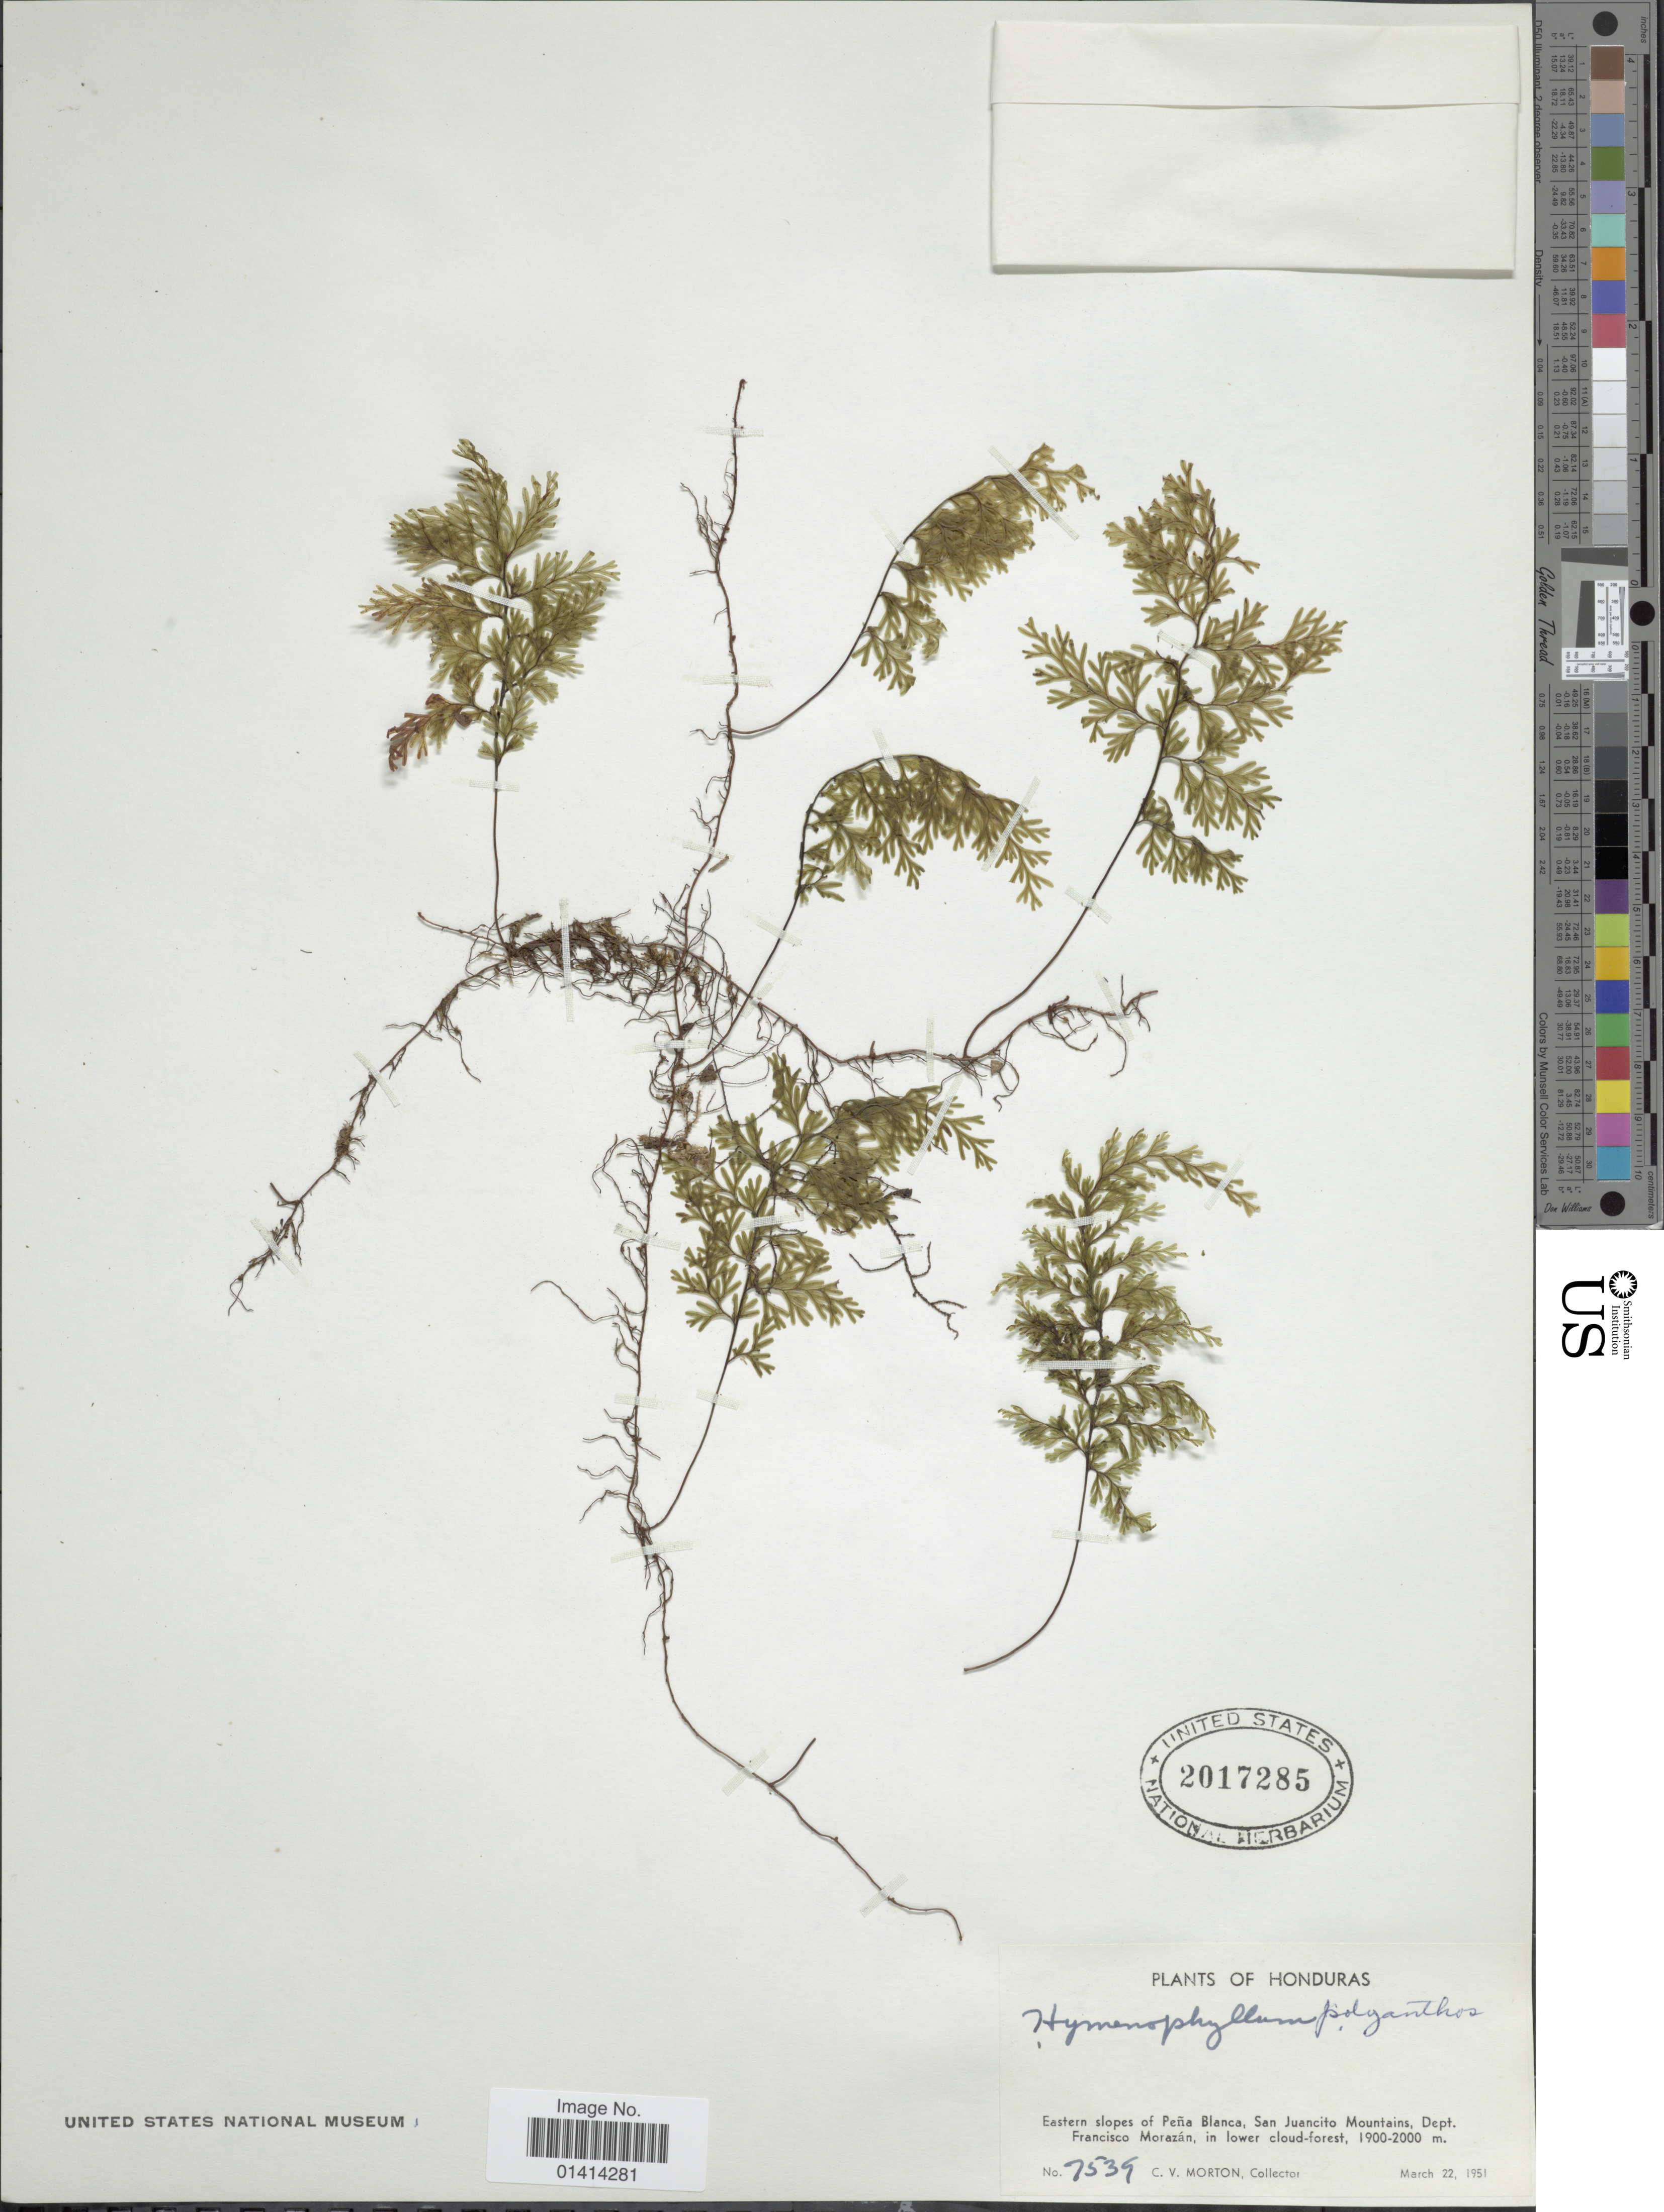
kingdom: Plantae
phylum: Tracheophyta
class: Polypodiopsida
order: Hymenophyllales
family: Hymenophyllaceae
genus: Hymenophyllum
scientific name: Hymenophyllum polyanthos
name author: (Sw.) Sw.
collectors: C. V. Morton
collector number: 7539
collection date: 1951-03-22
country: Honduras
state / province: Fco. Morazán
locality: Eastern slopes of Peña Blanca, San Juancito Mountains, Dept Francisco Morazán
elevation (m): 1900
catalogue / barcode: US 2017285